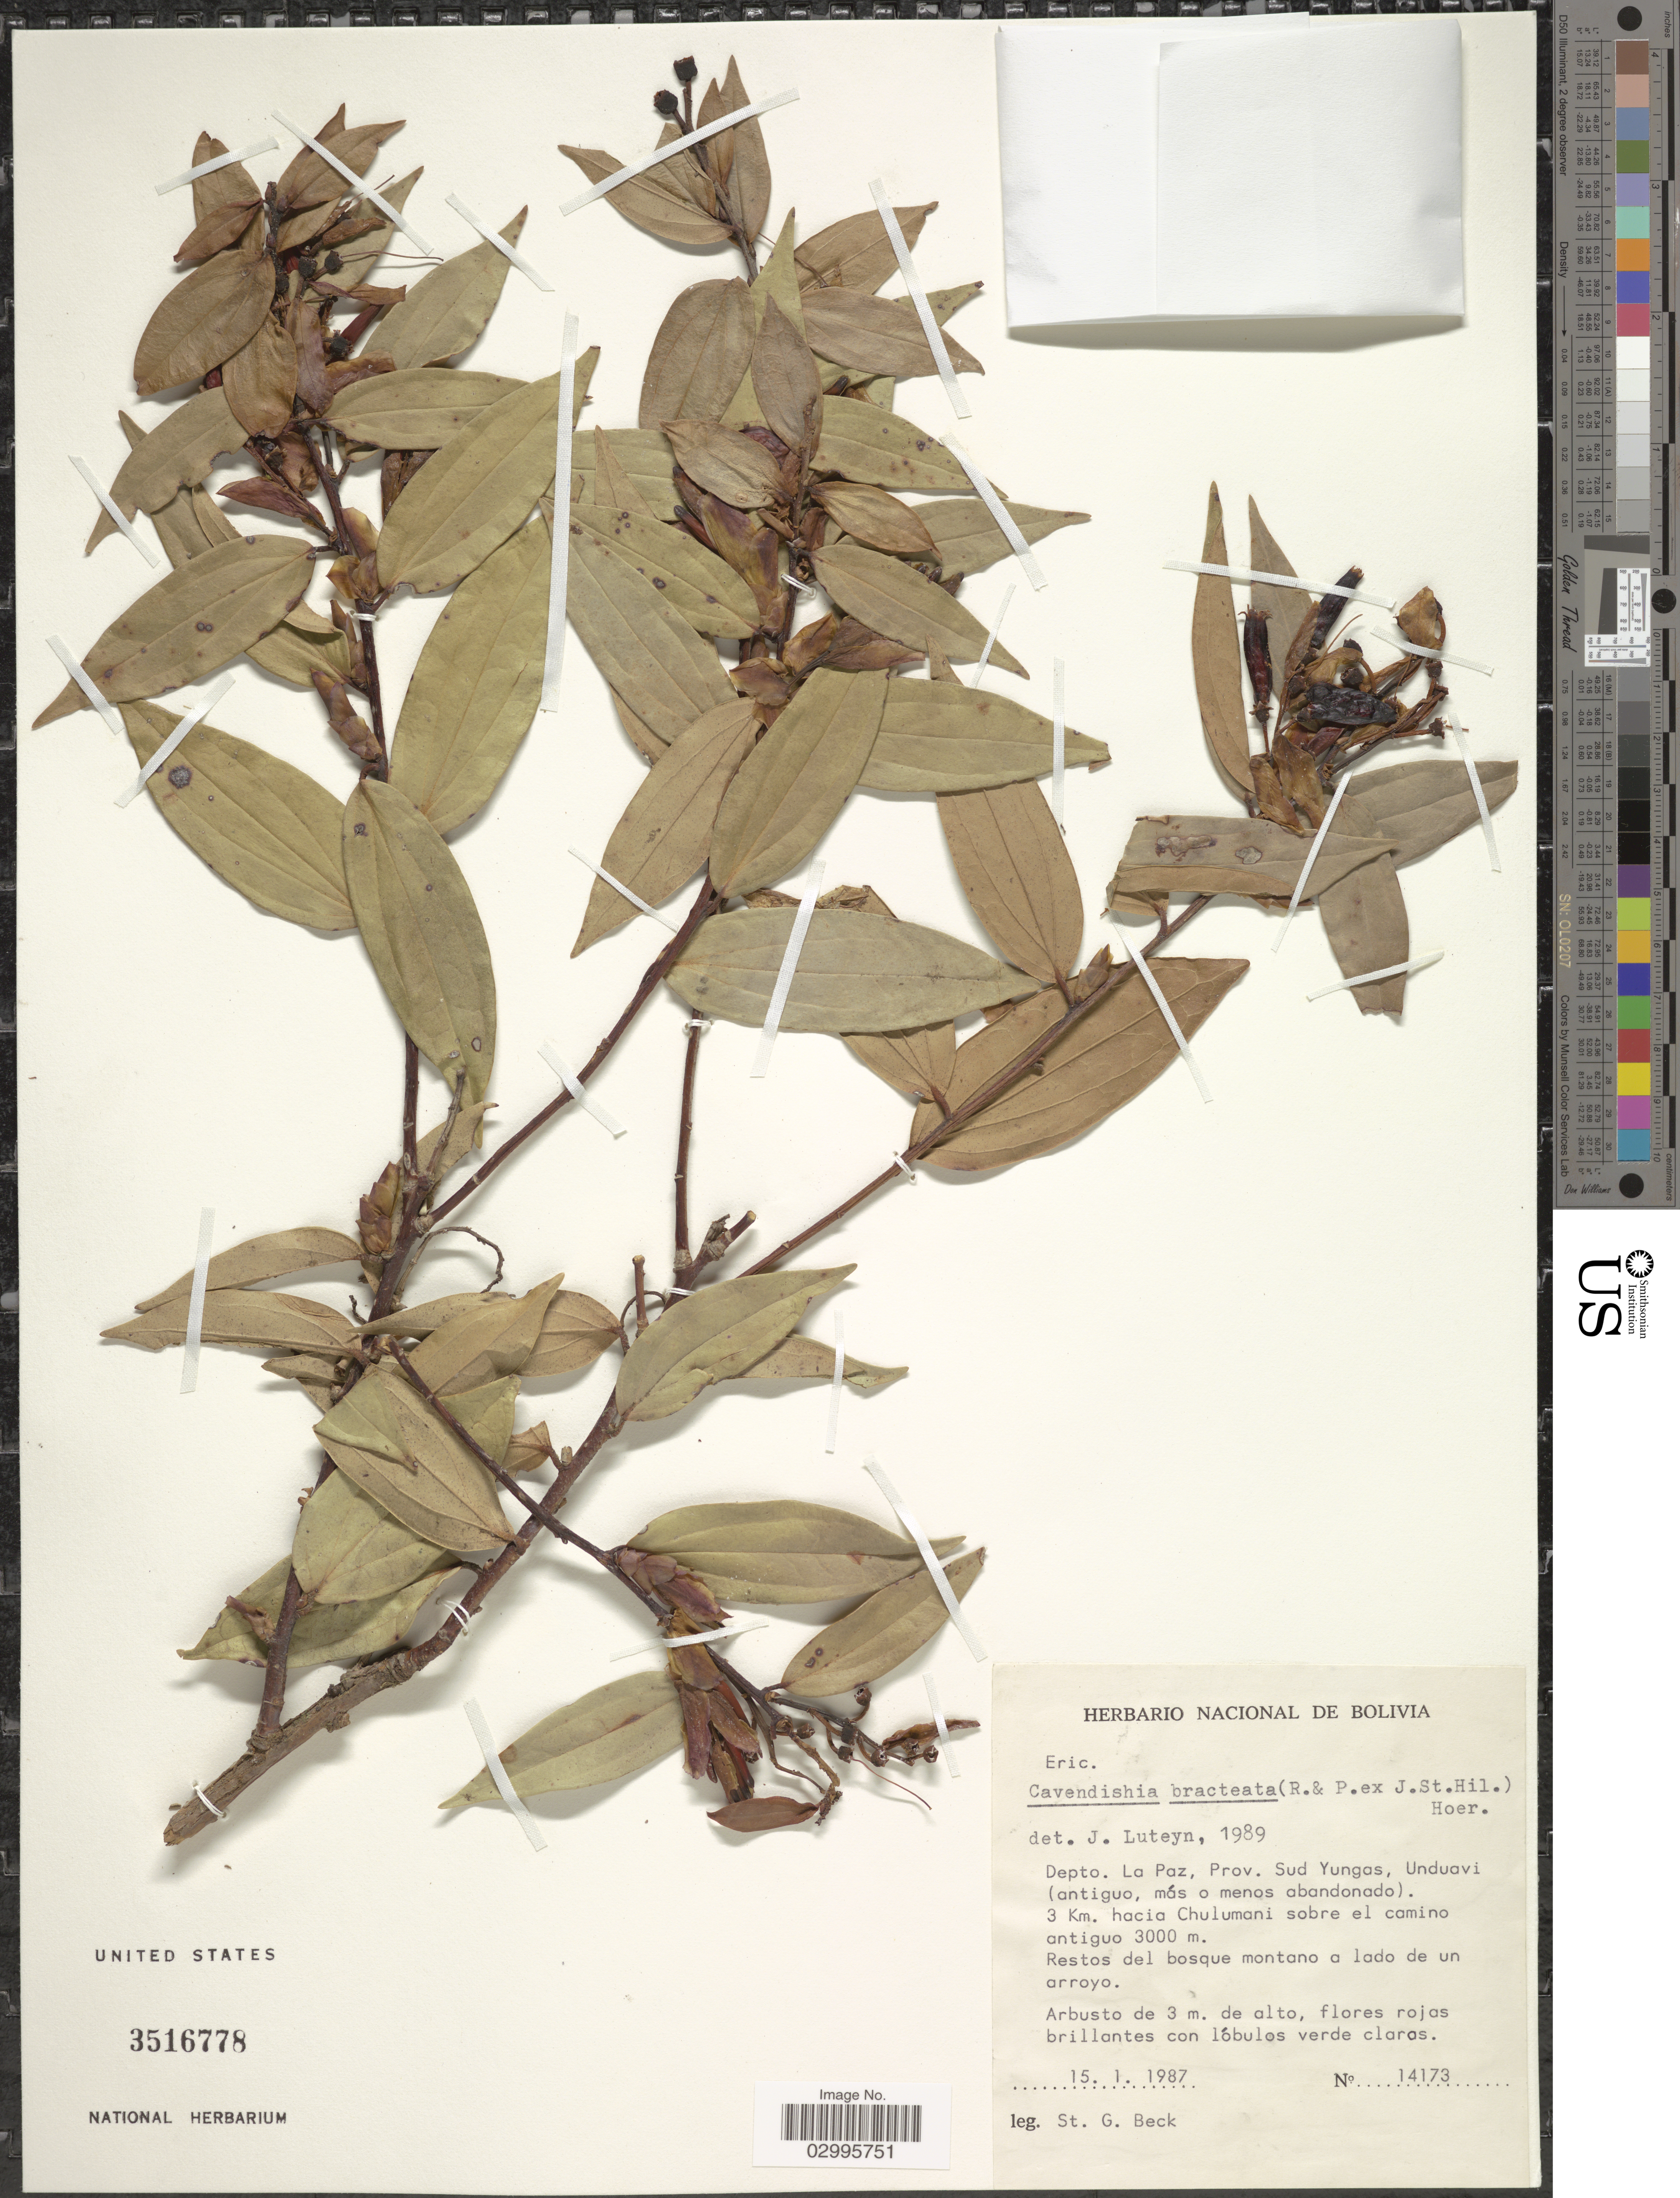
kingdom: Plantae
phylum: Tracheophyta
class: Magnoliopsida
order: Ericales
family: Ericaceae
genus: Cavendishia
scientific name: Cavendishia bracteata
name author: (Ruiz & Pav. ex J. St.-Hil.) Hoerold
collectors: S. G. Beck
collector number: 14173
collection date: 1987-01-15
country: Bolivia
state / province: La Paz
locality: Depto. La Paz, Prov. Sud Yungas, Unduavi (antiguo, más o menos abandonado). 3 Km. hacia Chulumani sobre al camino antiguo.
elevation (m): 3000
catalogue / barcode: US 3516778